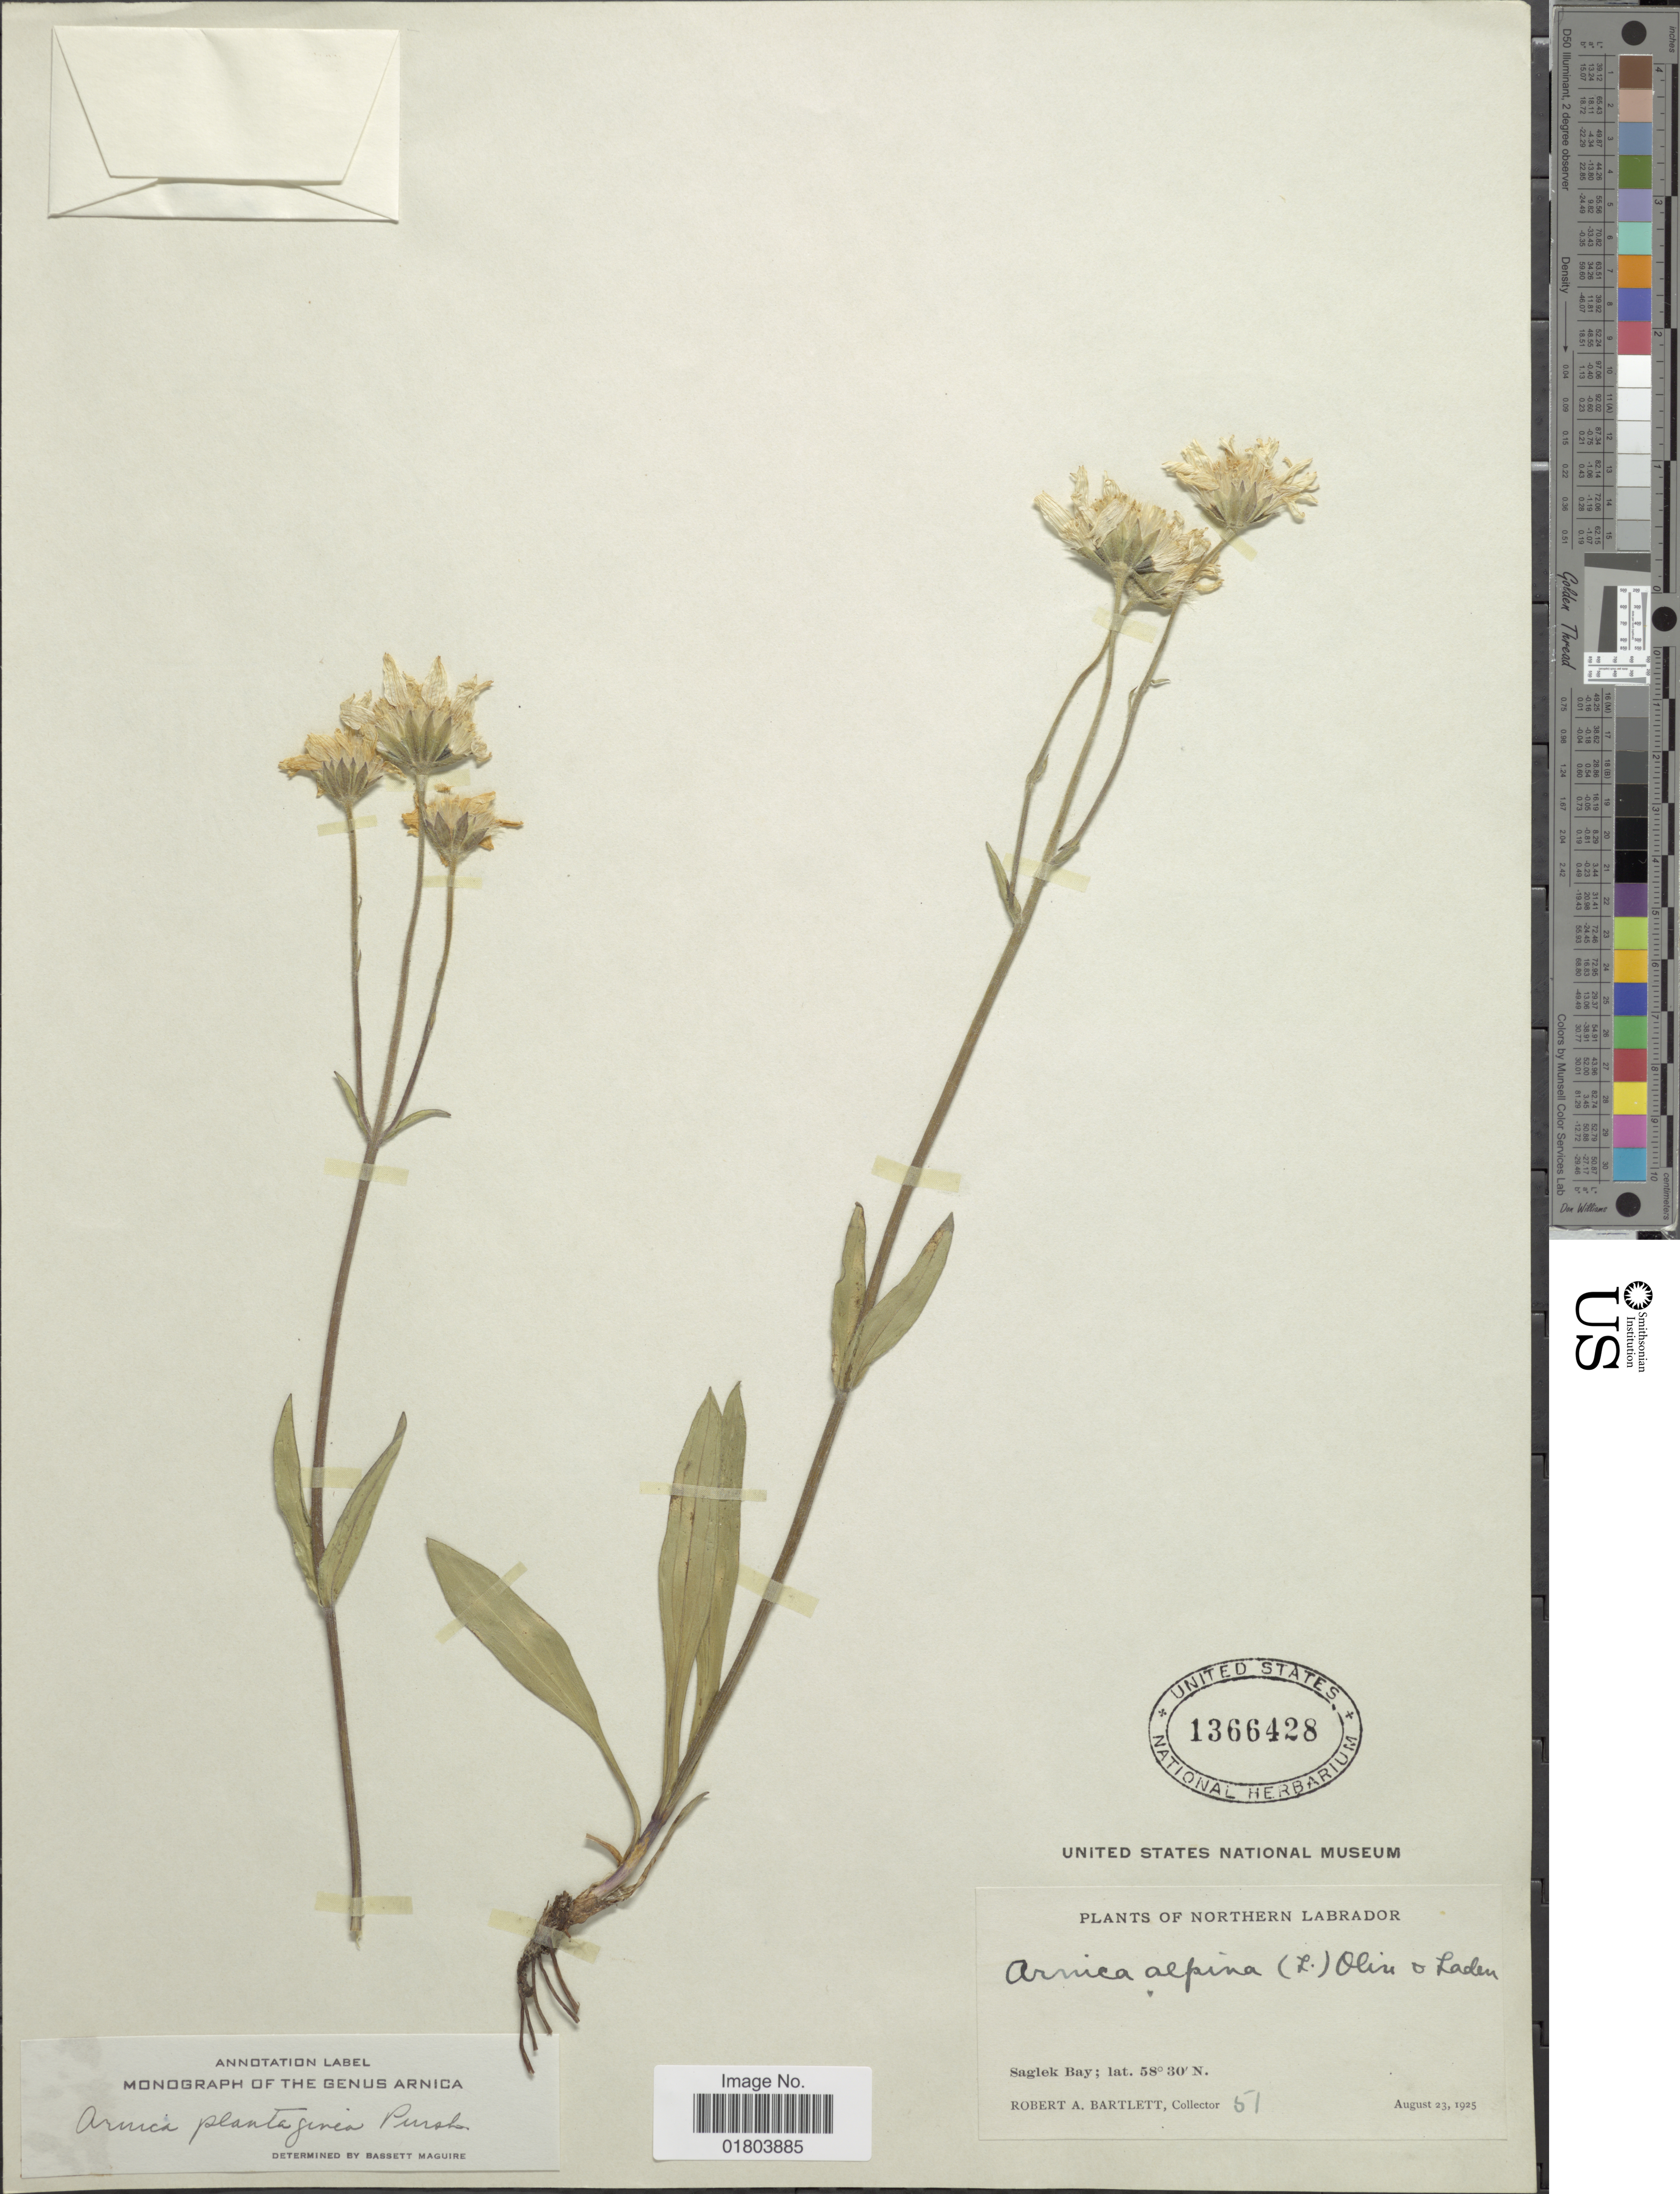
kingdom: Plantae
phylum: Tracheophyta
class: Magnoliopsida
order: Asterales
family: Asteraceae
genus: Arnica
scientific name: Arnica plantaginea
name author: Pursh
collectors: R. A. Bartlett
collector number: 51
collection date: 1925-08-23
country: Canada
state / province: Newfoundland and Labrador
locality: Northern Labrador, Saglek Bay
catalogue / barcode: US 1366428